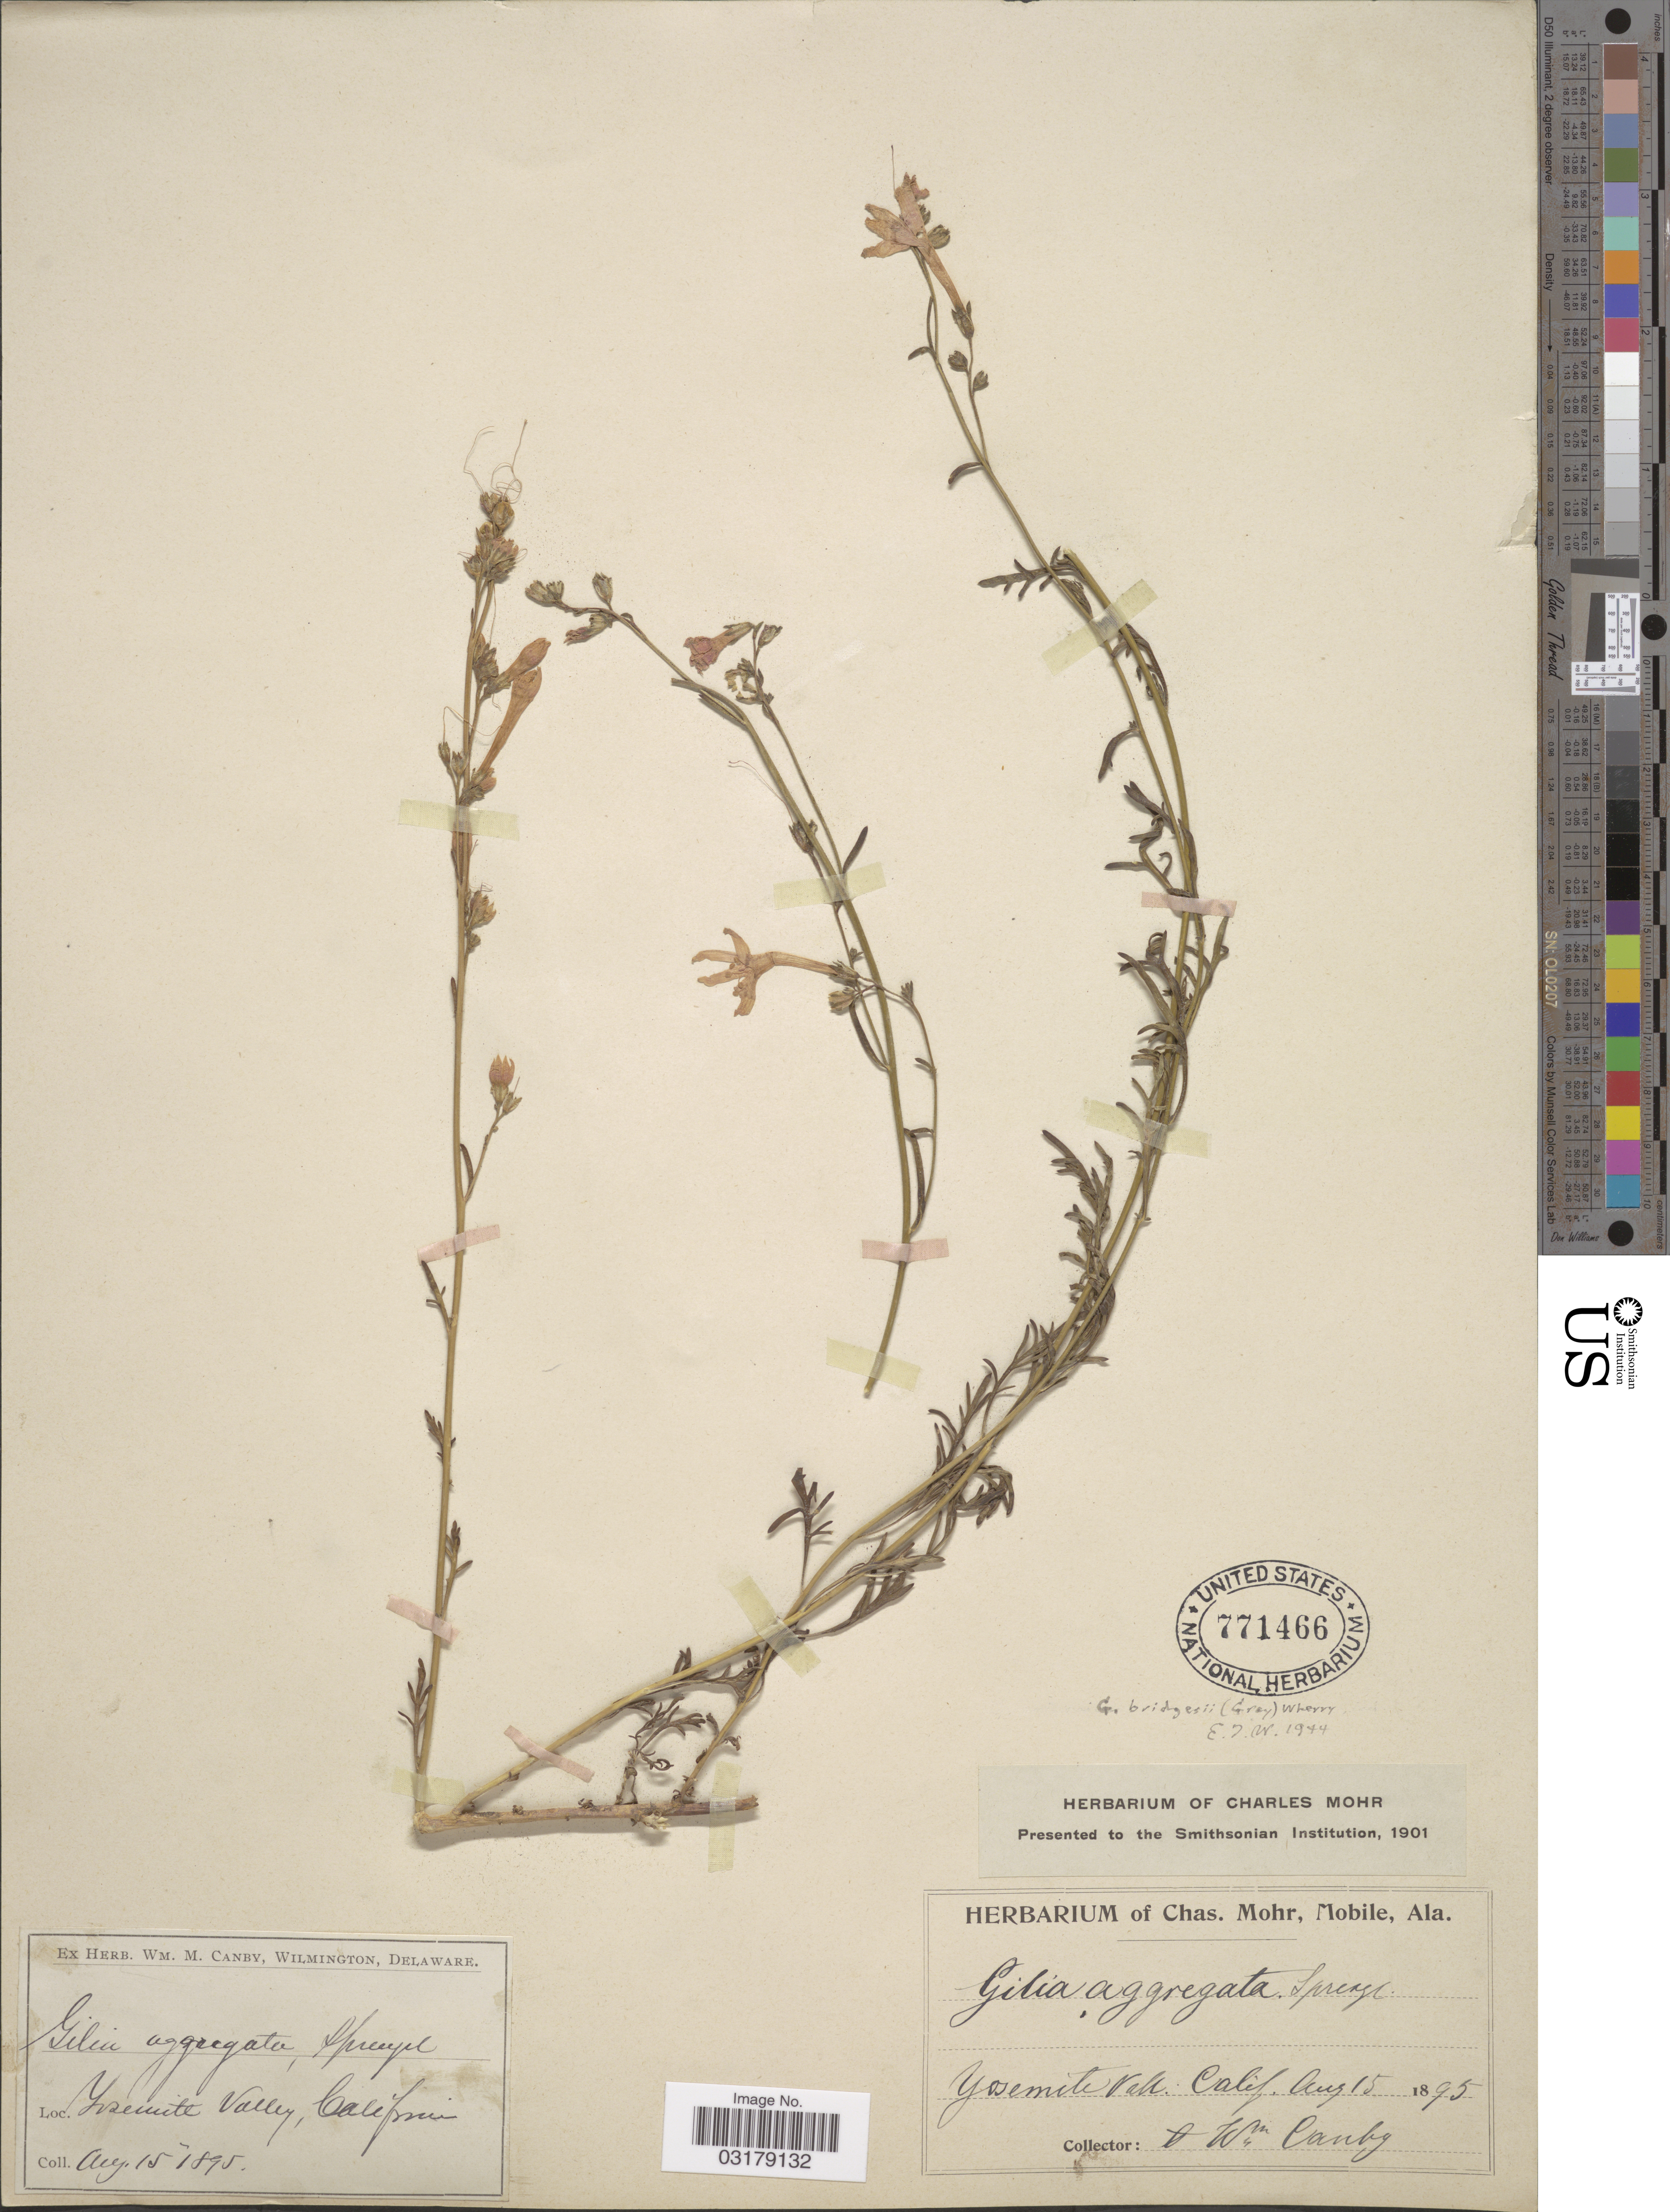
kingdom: Plantae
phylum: Tracheophyta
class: Magnoliopsida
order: Ericales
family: Polemoniaceae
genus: Ipomopsis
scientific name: Ipomopsis aggregata subsp. bridgesii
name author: (A. Gray) V.E. Grant & A.D. Grant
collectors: W. M. Canby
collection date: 1895-08-15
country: United States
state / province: California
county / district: Mariposa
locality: Yosemite Valley.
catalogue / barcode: US 771466